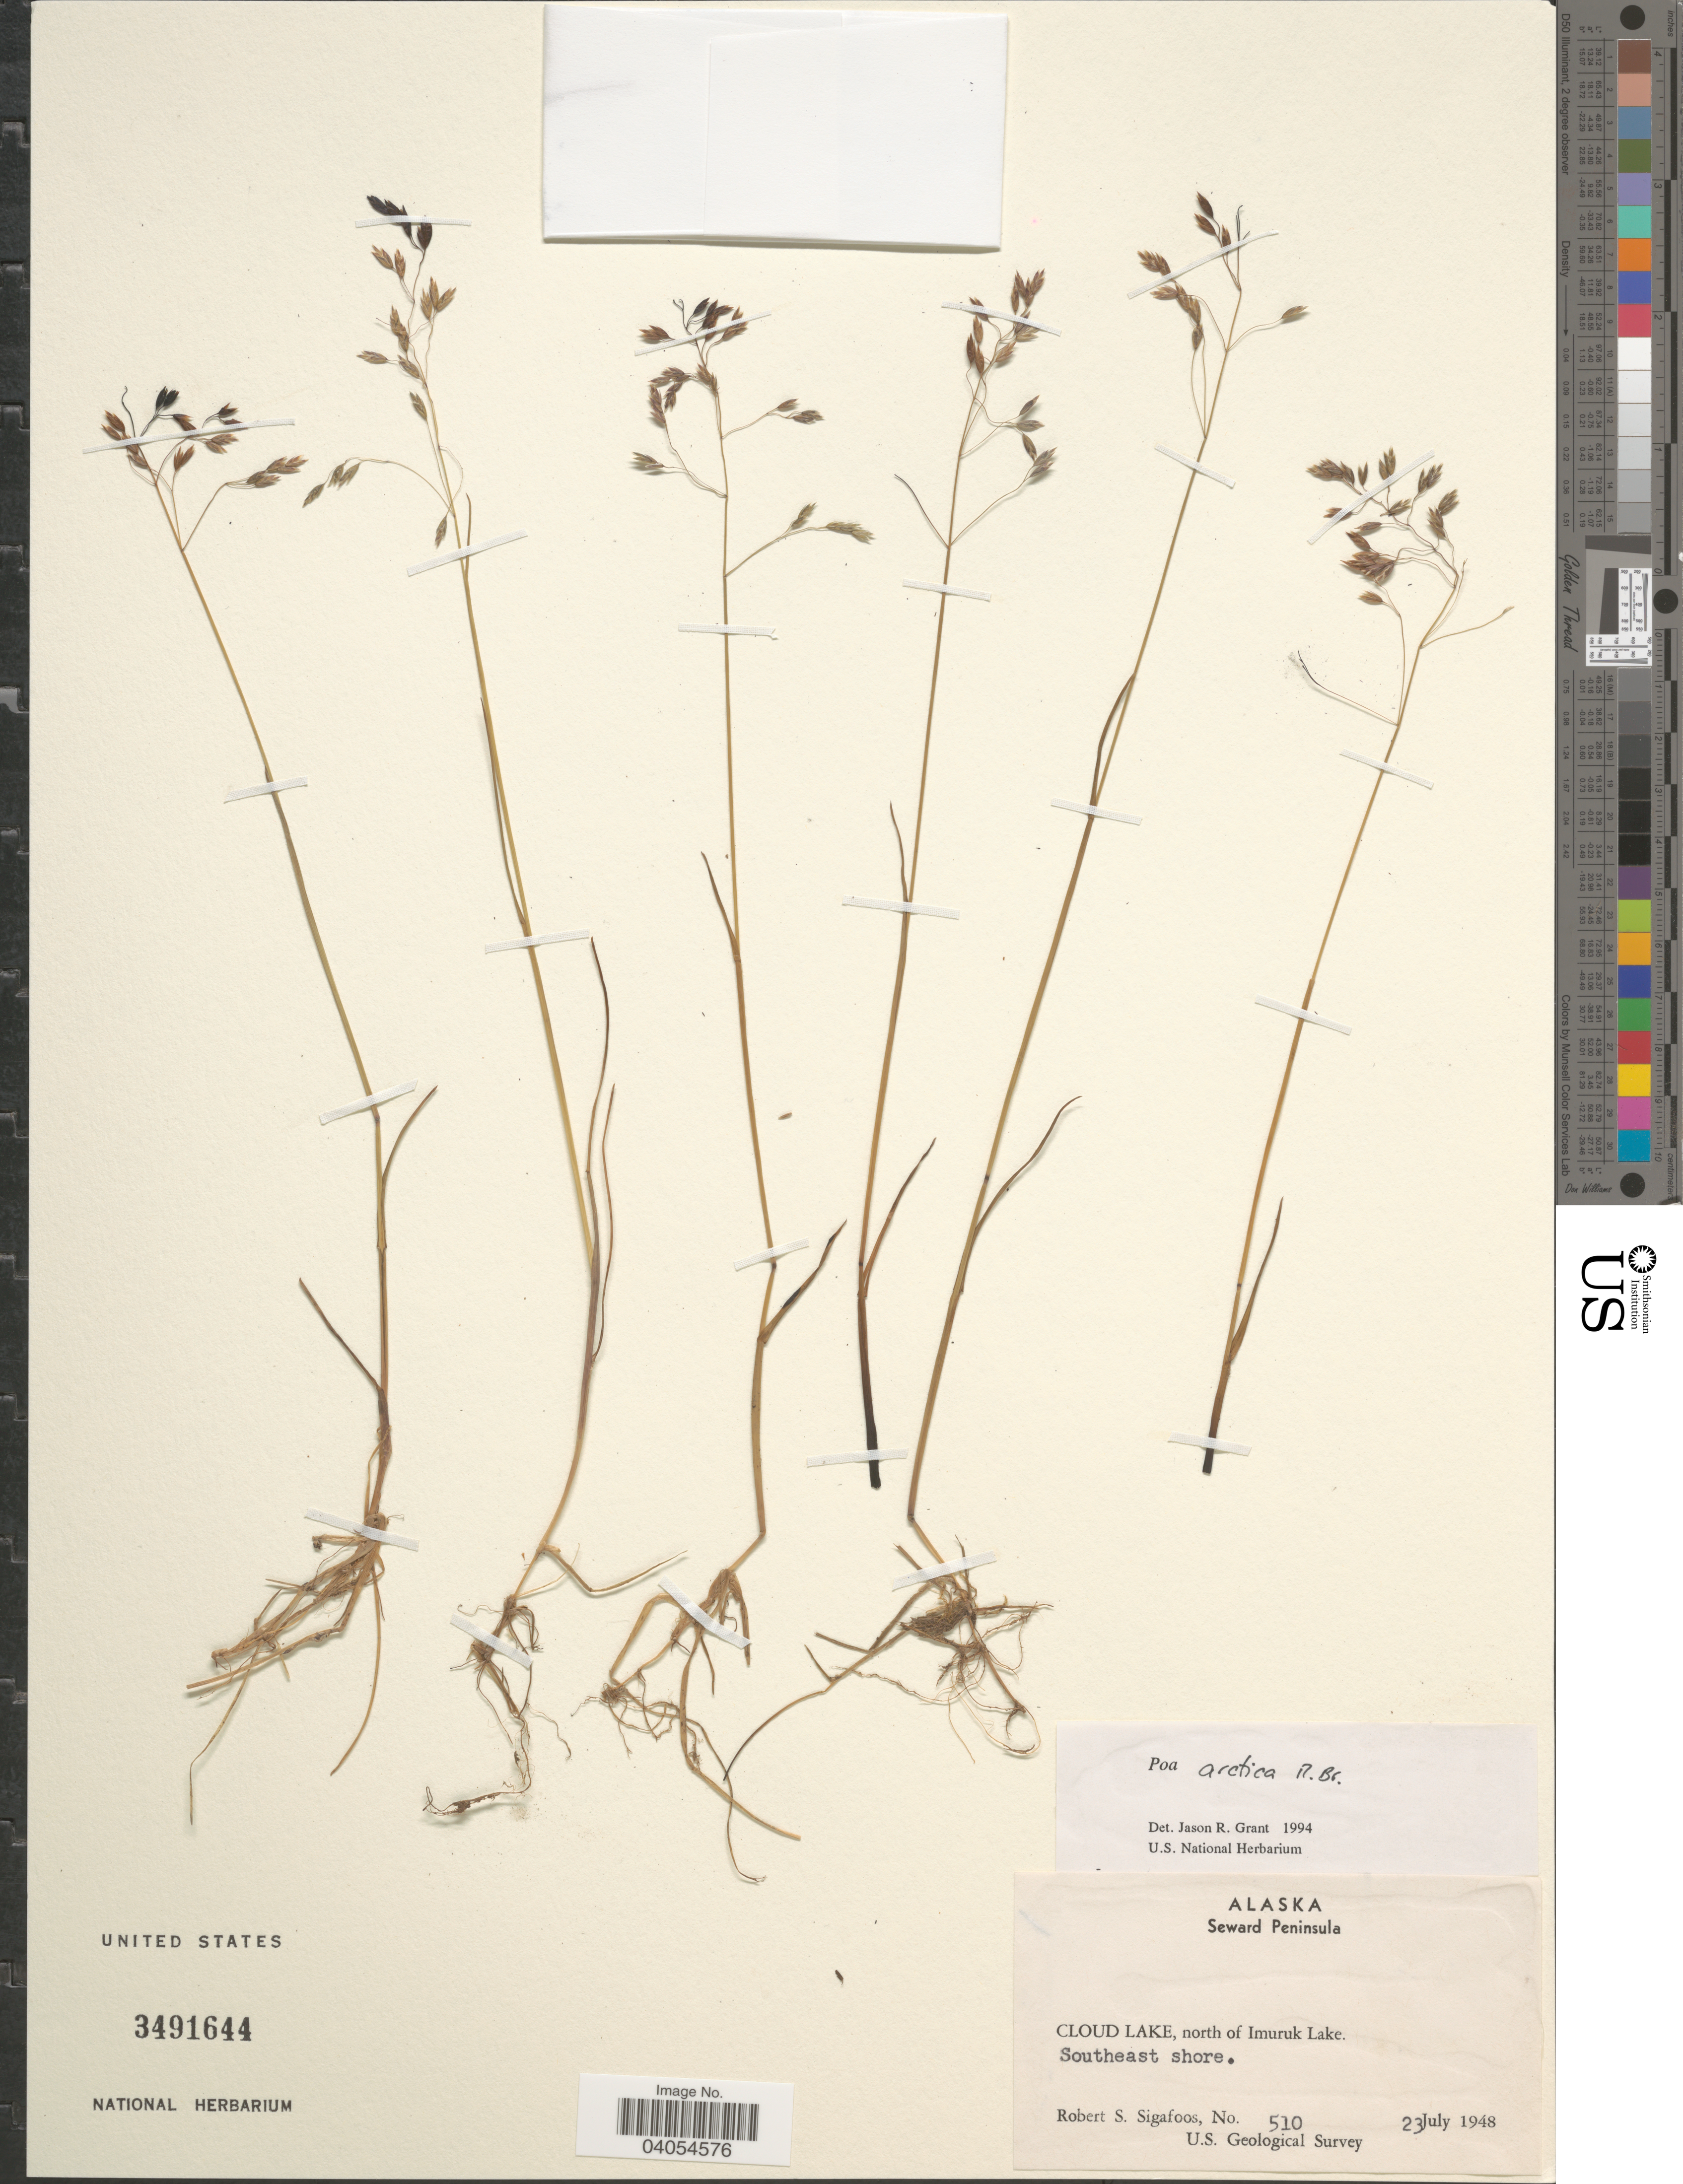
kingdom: Plantae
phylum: Tracheophyta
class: Liliopsida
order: Poales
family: Poaceae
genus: Poa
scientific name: Poa arctica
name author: R. Br.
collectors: R. Sigafoos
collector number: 510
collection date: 1948-07-23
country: United States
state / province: Alaska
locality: Seward Peninsula. Cloud Lake, north of Imuruk Lake. Southeast shore.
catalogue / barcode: US 3491644